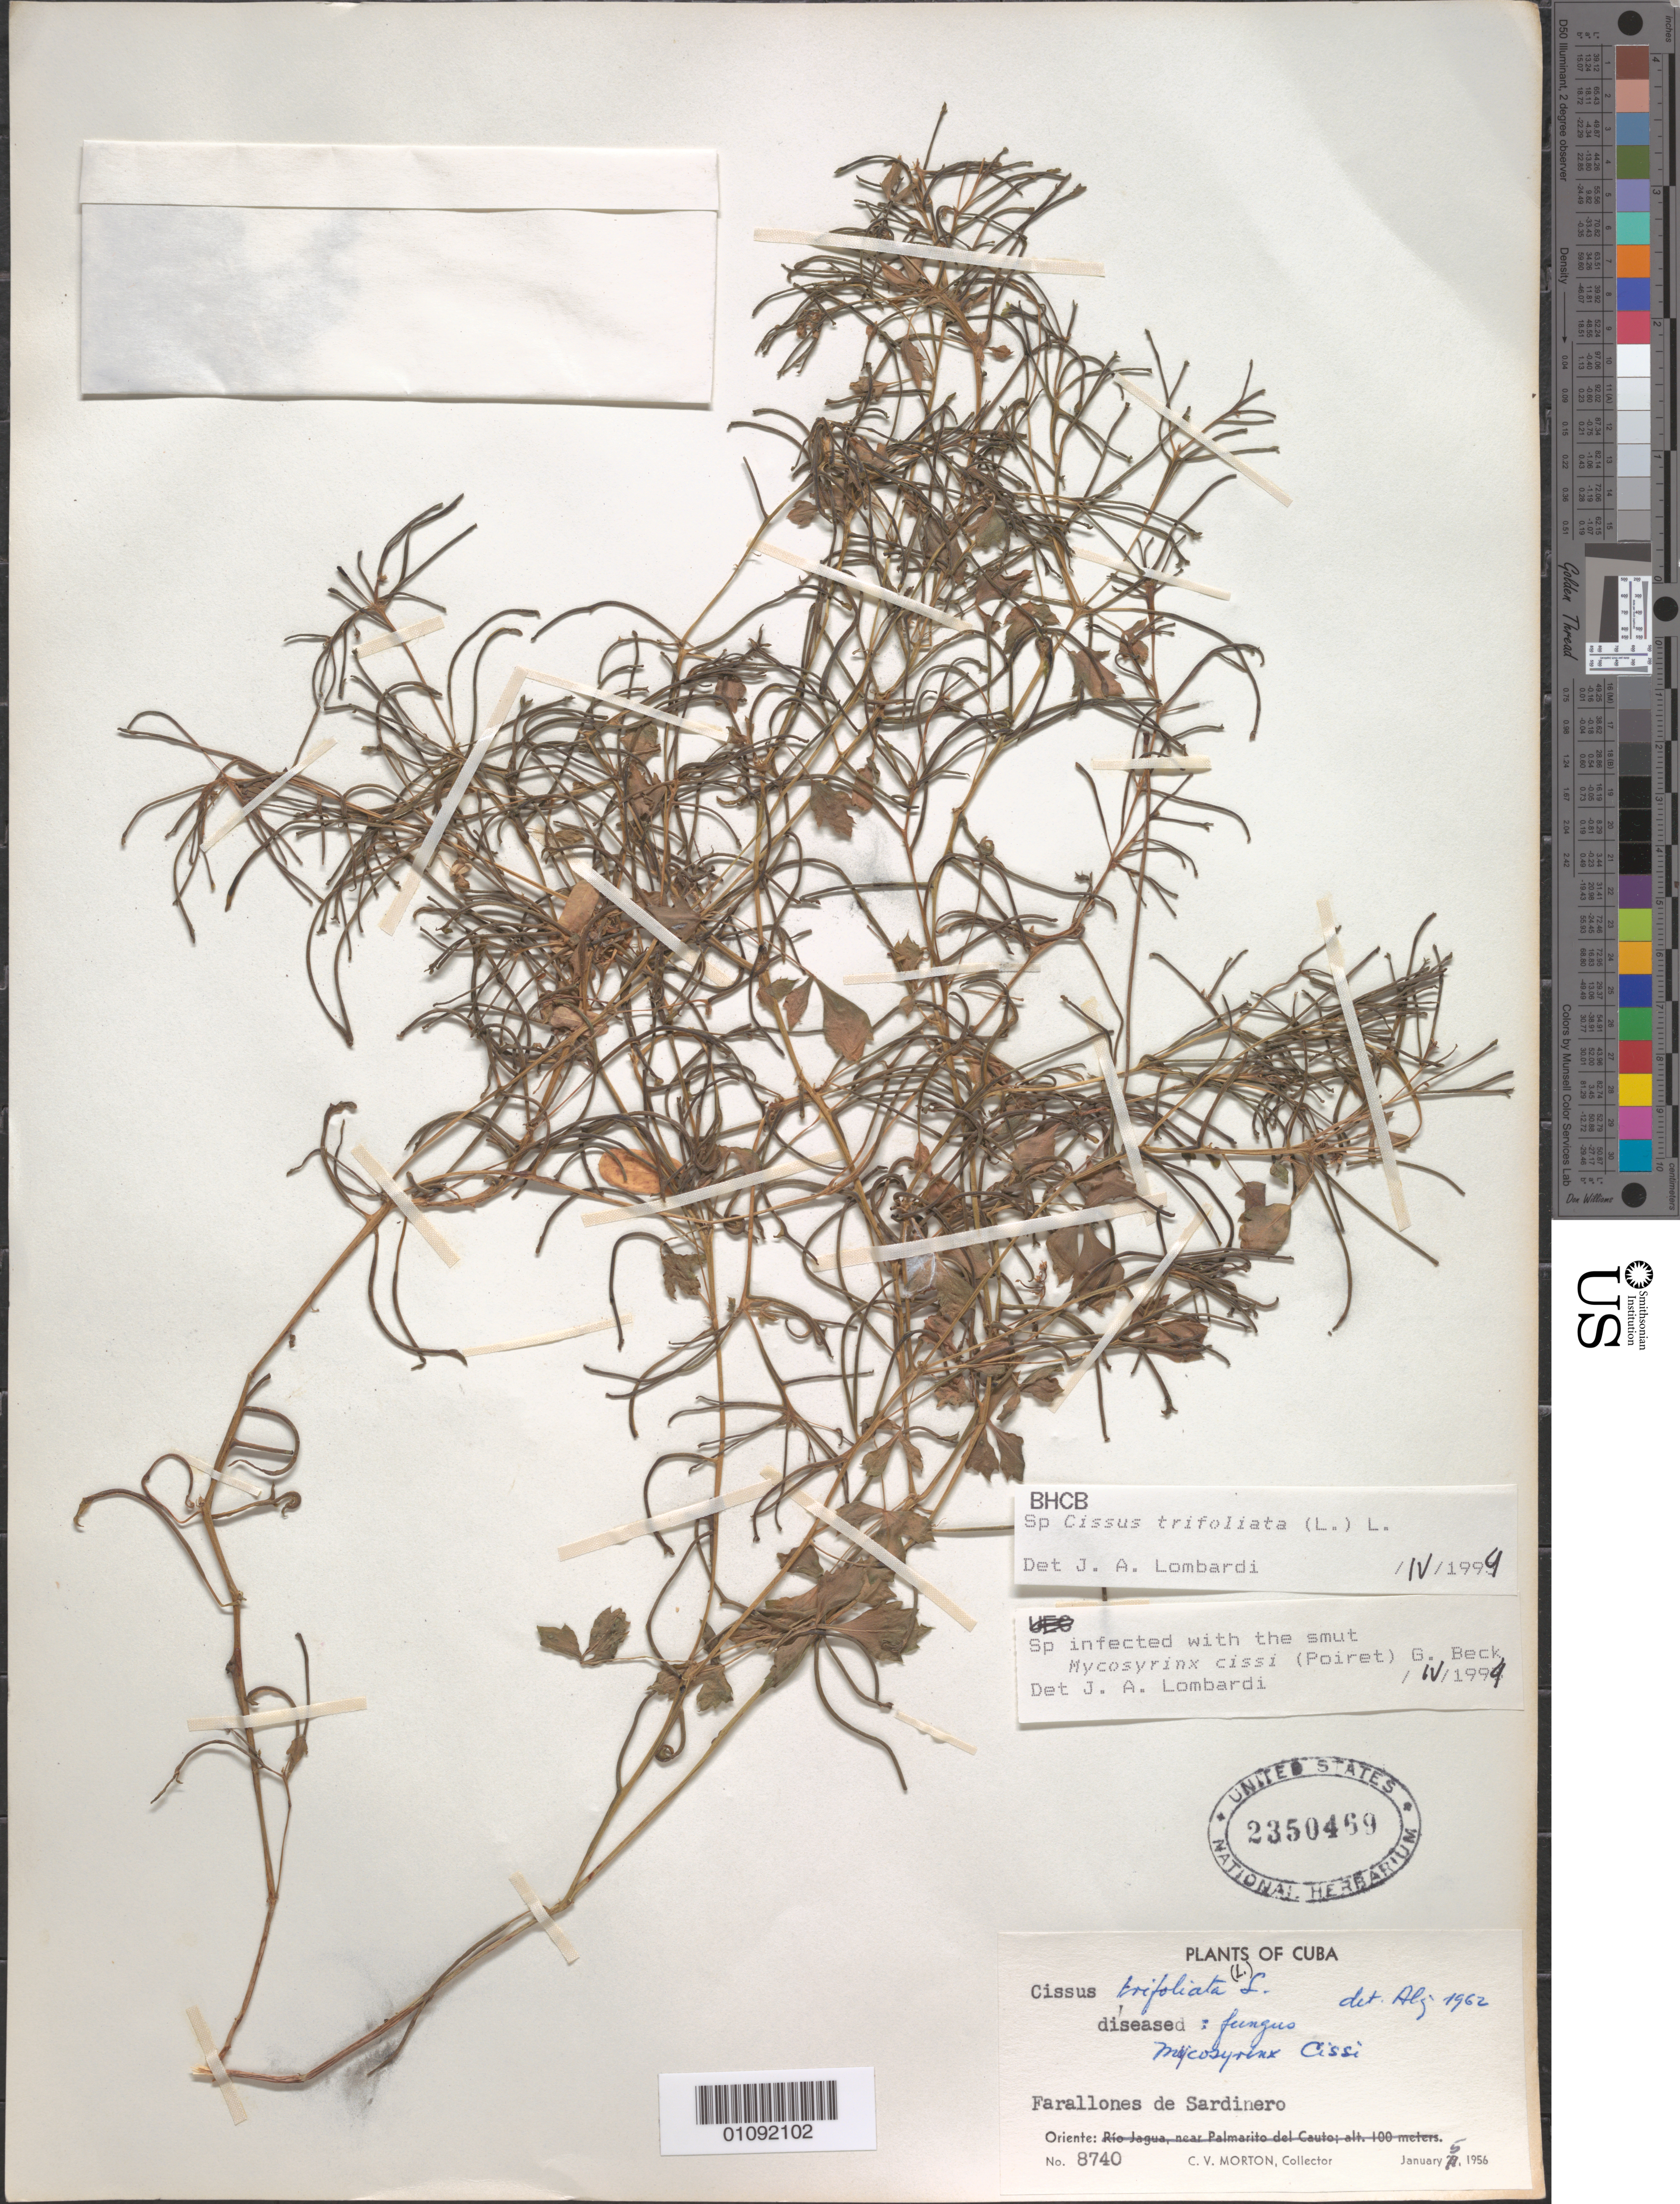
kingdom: Plantae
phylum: Tracheophyta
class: Magnoliopsida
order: Vitales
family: Vitaceae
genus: Cissus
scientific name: Cissus trifoliata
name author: (L.) L.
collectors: C. V. Morton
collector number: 8740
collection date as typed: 05 Jan 1956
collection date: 1956-01-05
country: Cuba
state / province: Santiago de Cuba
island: Cuba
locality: Farallones de Sardinero Oriente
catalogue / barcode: US 2350459